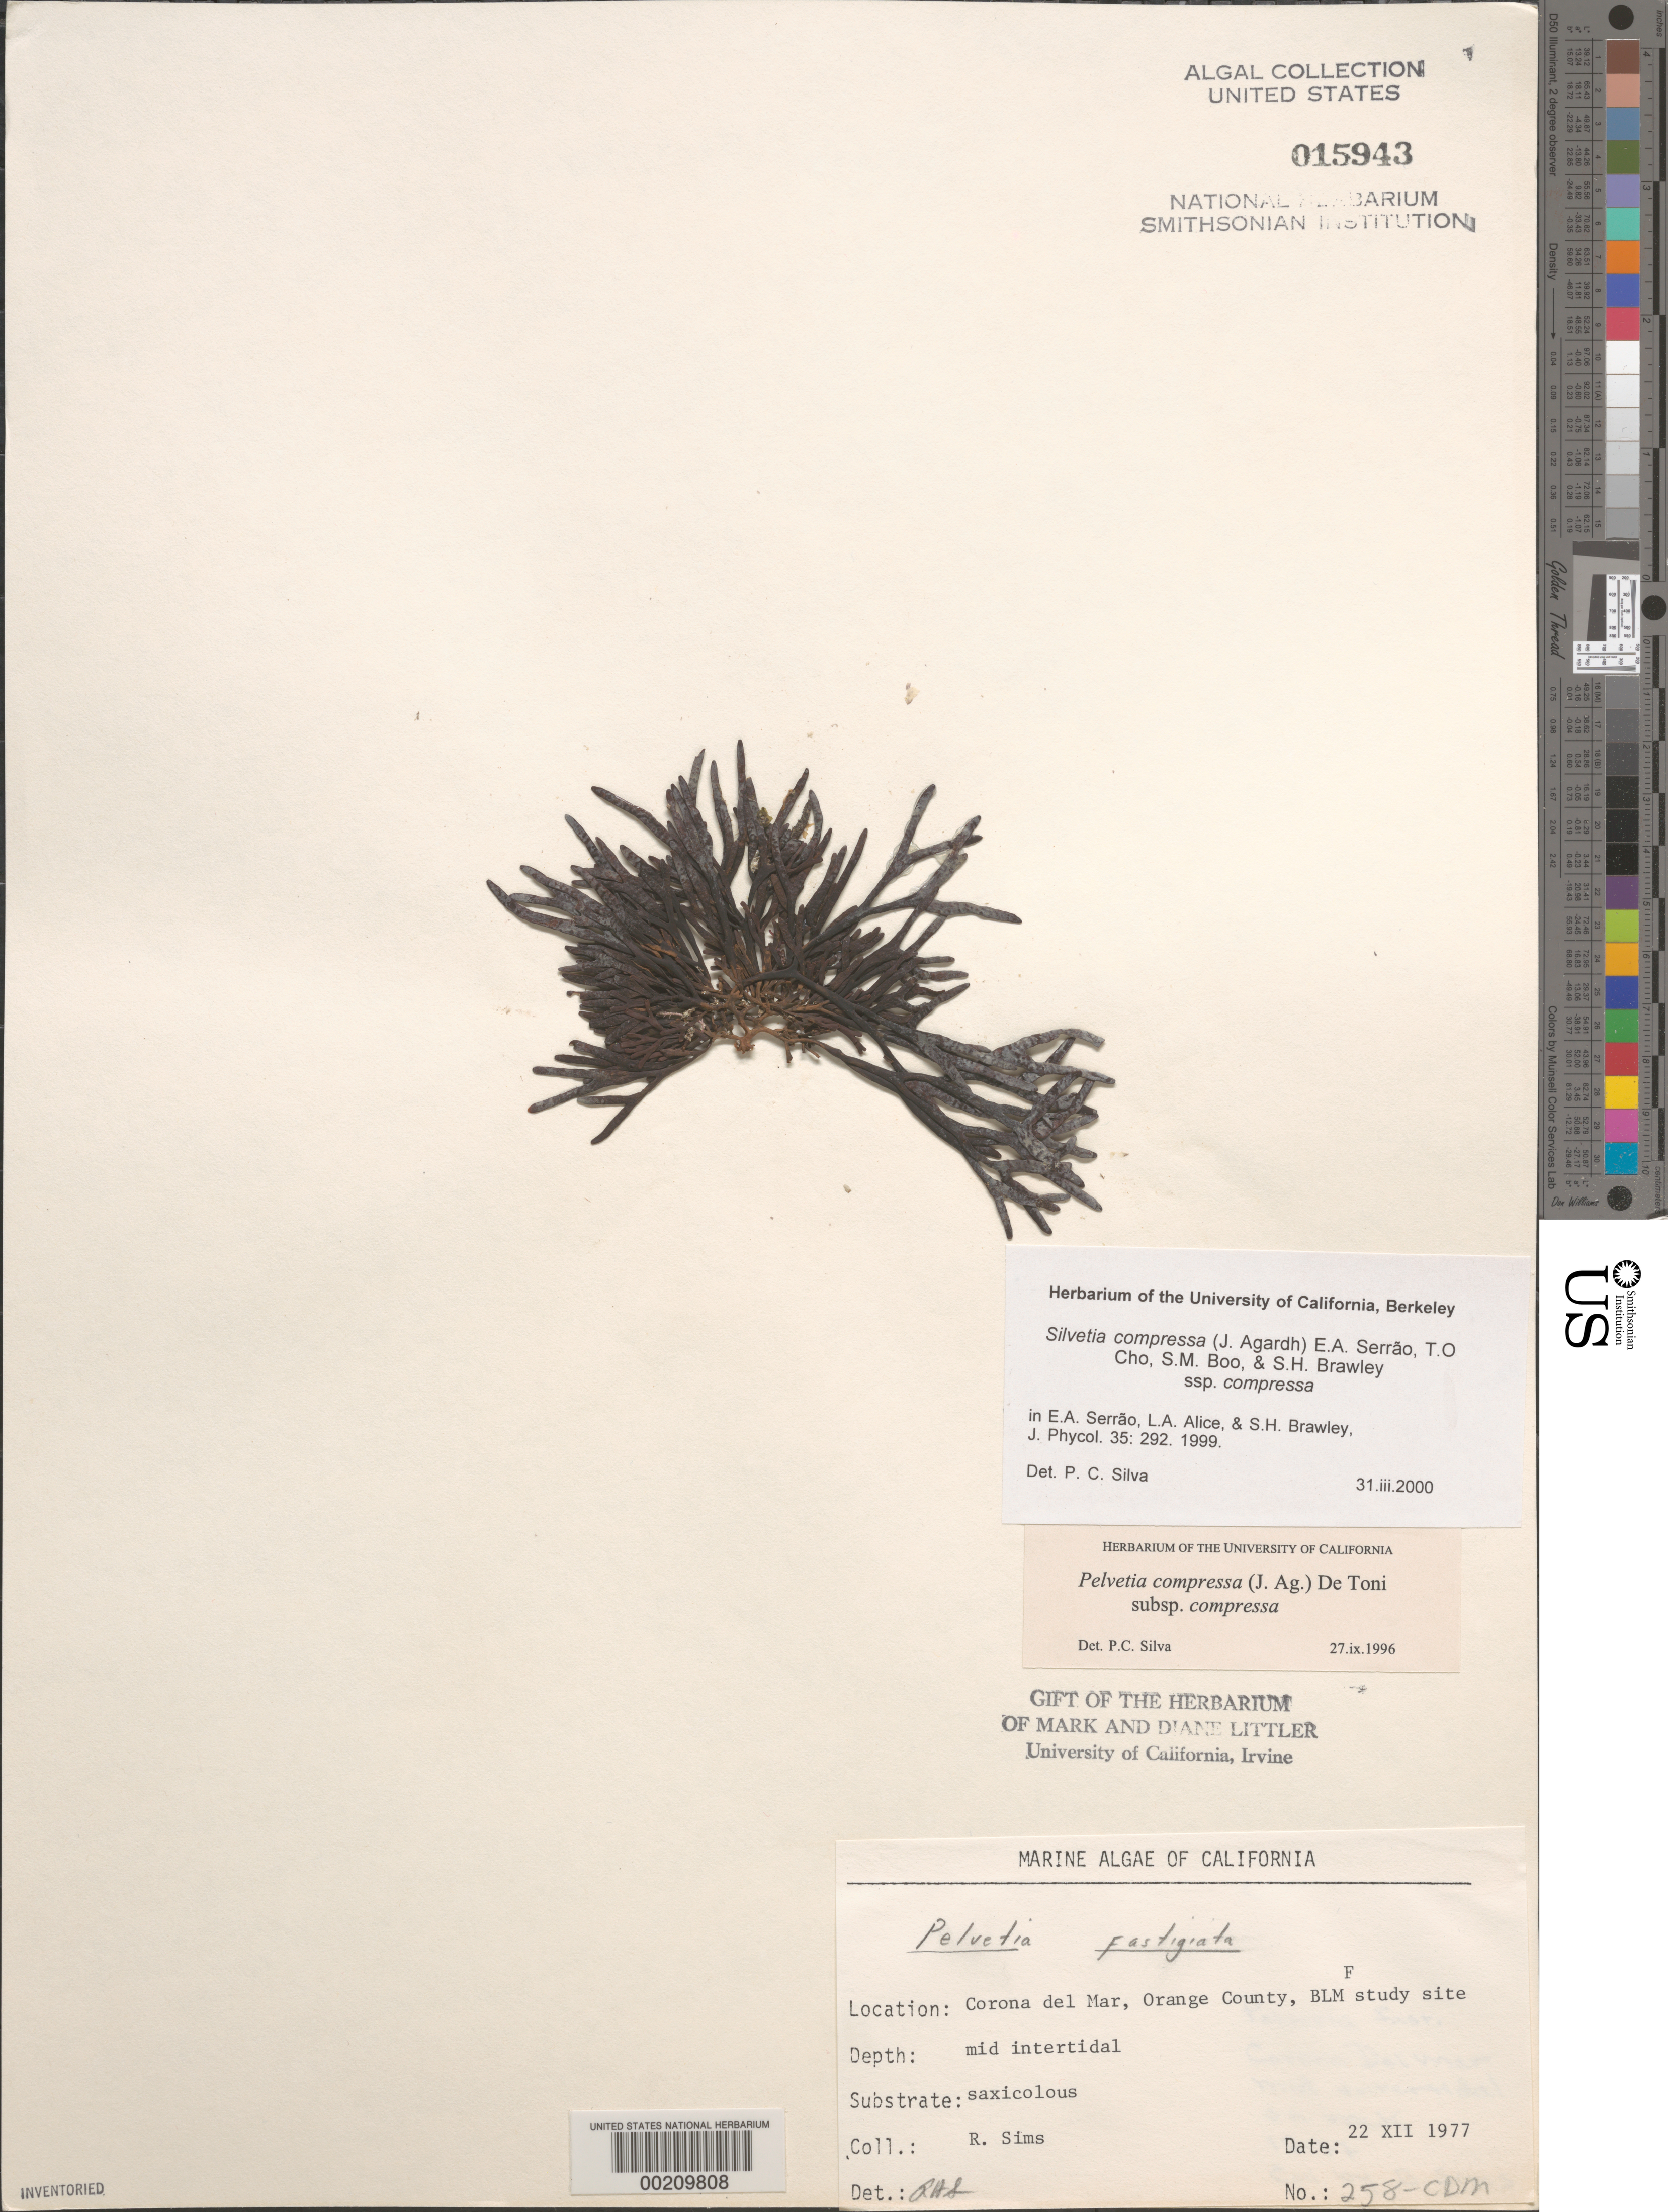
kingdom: Chromista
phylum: Ochrophyta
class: Phaeophyceae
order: Fucales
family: Fucaceae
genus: Silvetia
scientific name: Silvetia compressa subsp. compressa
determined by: Silva, P. C.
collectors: R. H. Sims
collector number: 258-CDM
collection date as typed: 22 Dec 1977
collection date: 1977-12-22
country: United States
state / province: California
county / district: Orange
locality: Corona del Mar, mouth of Morning Canyon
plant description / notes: BLM-SOCALBIGHT Rocky Intertidal Survey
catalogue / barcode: US 15943